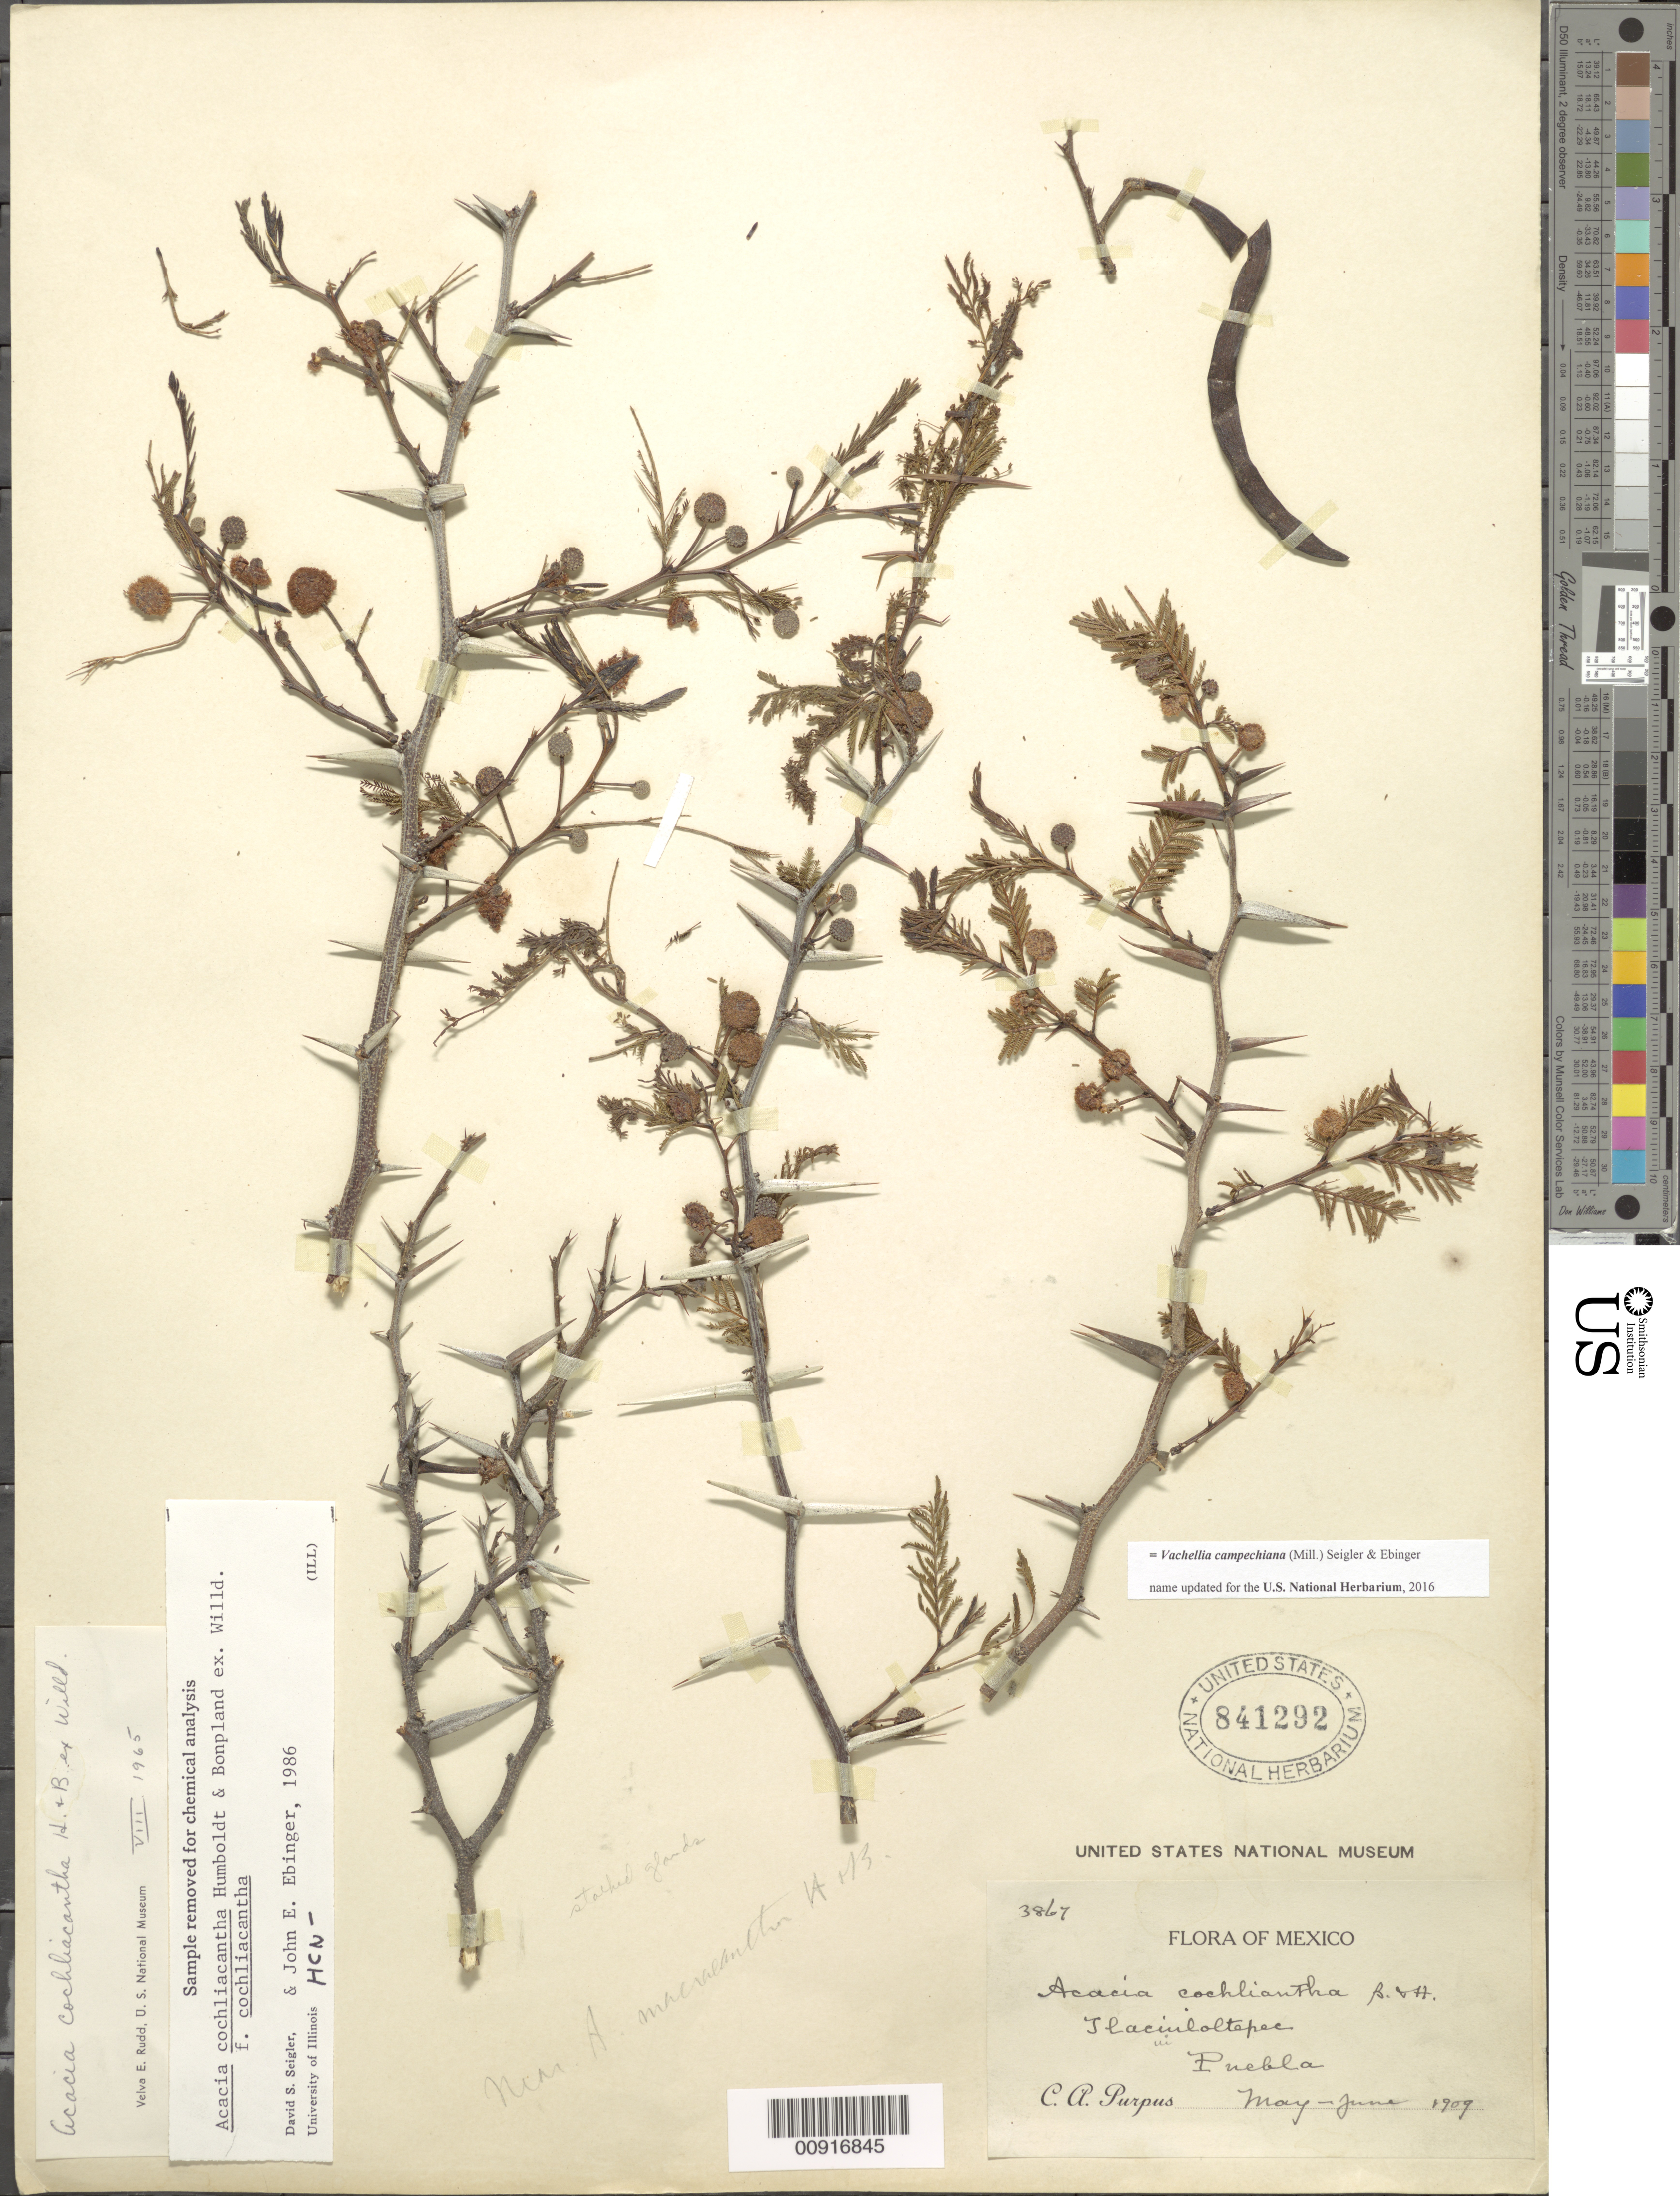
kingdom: Plantae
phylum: Tracheophyta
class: Magnoliopsida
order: Fabales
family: Fabaceae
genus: Vachellia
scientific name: Vachellia campechiana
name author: (Mill.) Seigler & Ebinger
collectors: C. A. Purpus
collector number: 3867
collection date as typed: May 1909 to -- Jun 1909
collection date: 1909-05/1909-06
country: Mexico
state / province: Puebla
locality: Tlacuiloltepec.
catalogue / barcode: US 841292